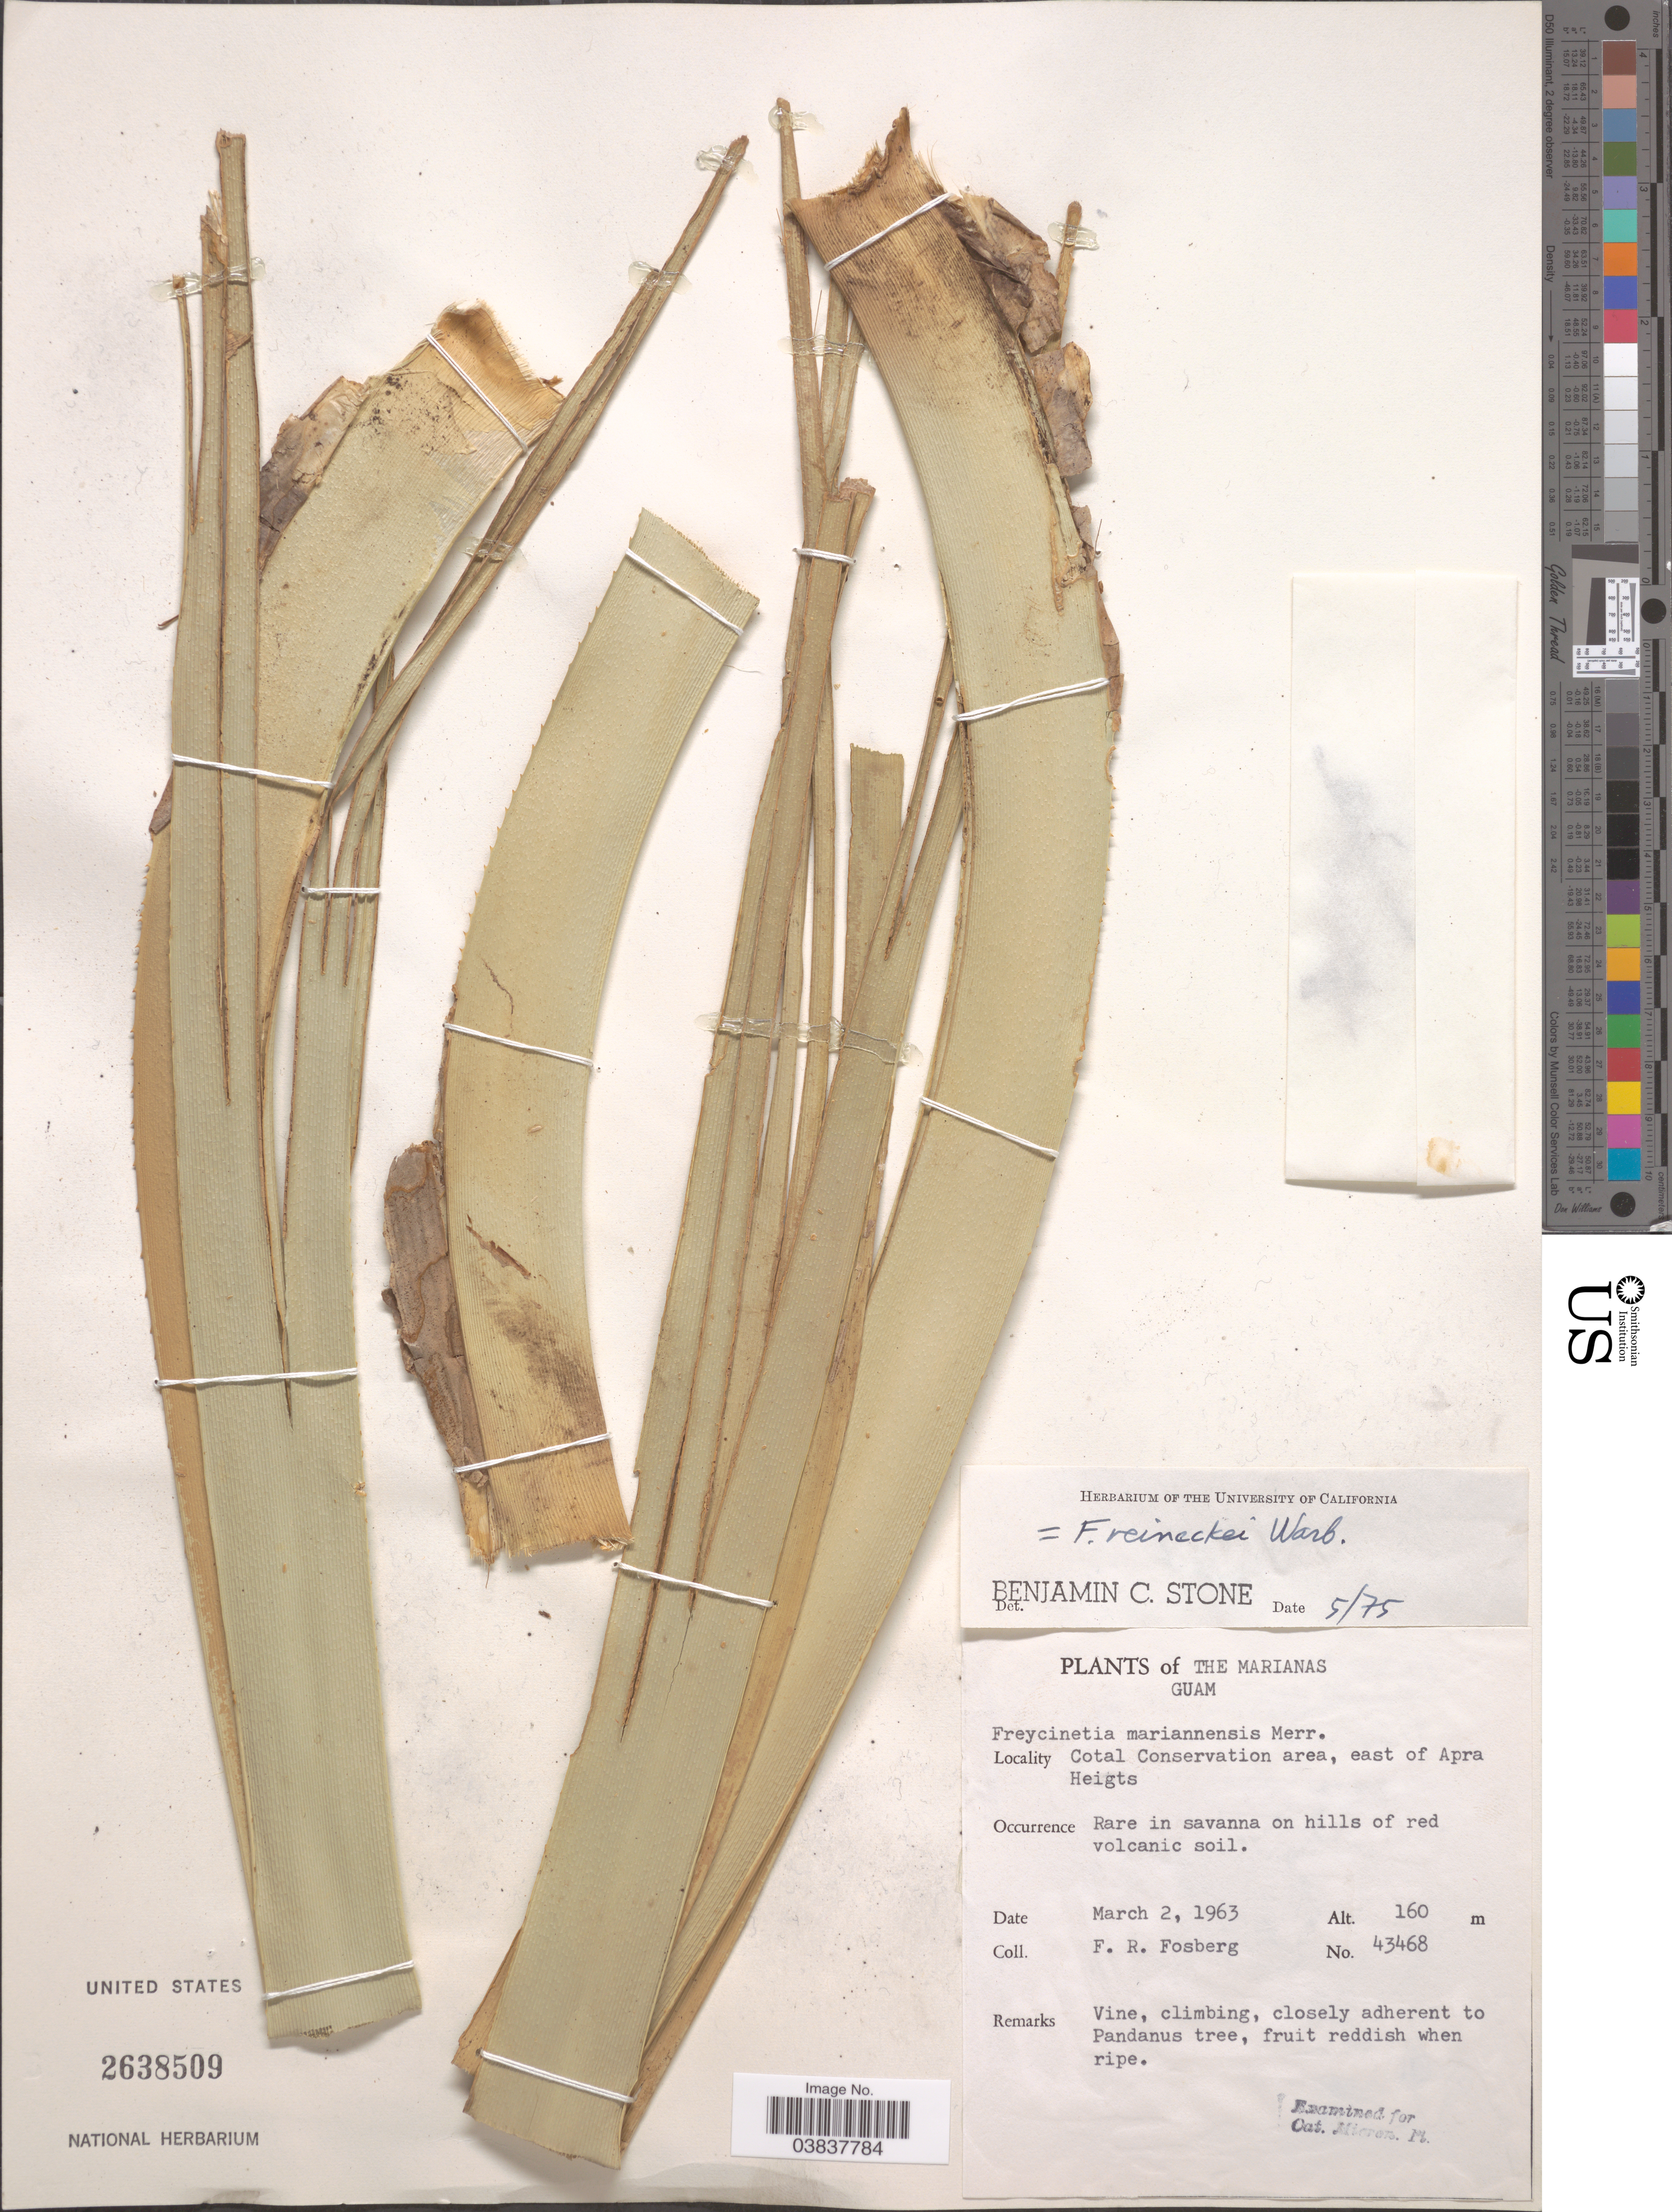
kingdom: Plantae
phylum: Tracheophyta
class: Liliopsida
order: Pandanales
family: Pandanaceae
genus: Freycinetia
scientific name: Freycinetia reineckei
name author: Warb. ex Reinecke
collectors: F. R. Fosberg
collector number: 43468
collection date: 1963-03-02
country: Guam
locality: The Marianas. Cotal Conservation area, east of Apra Heights.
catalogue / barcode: US 2638509